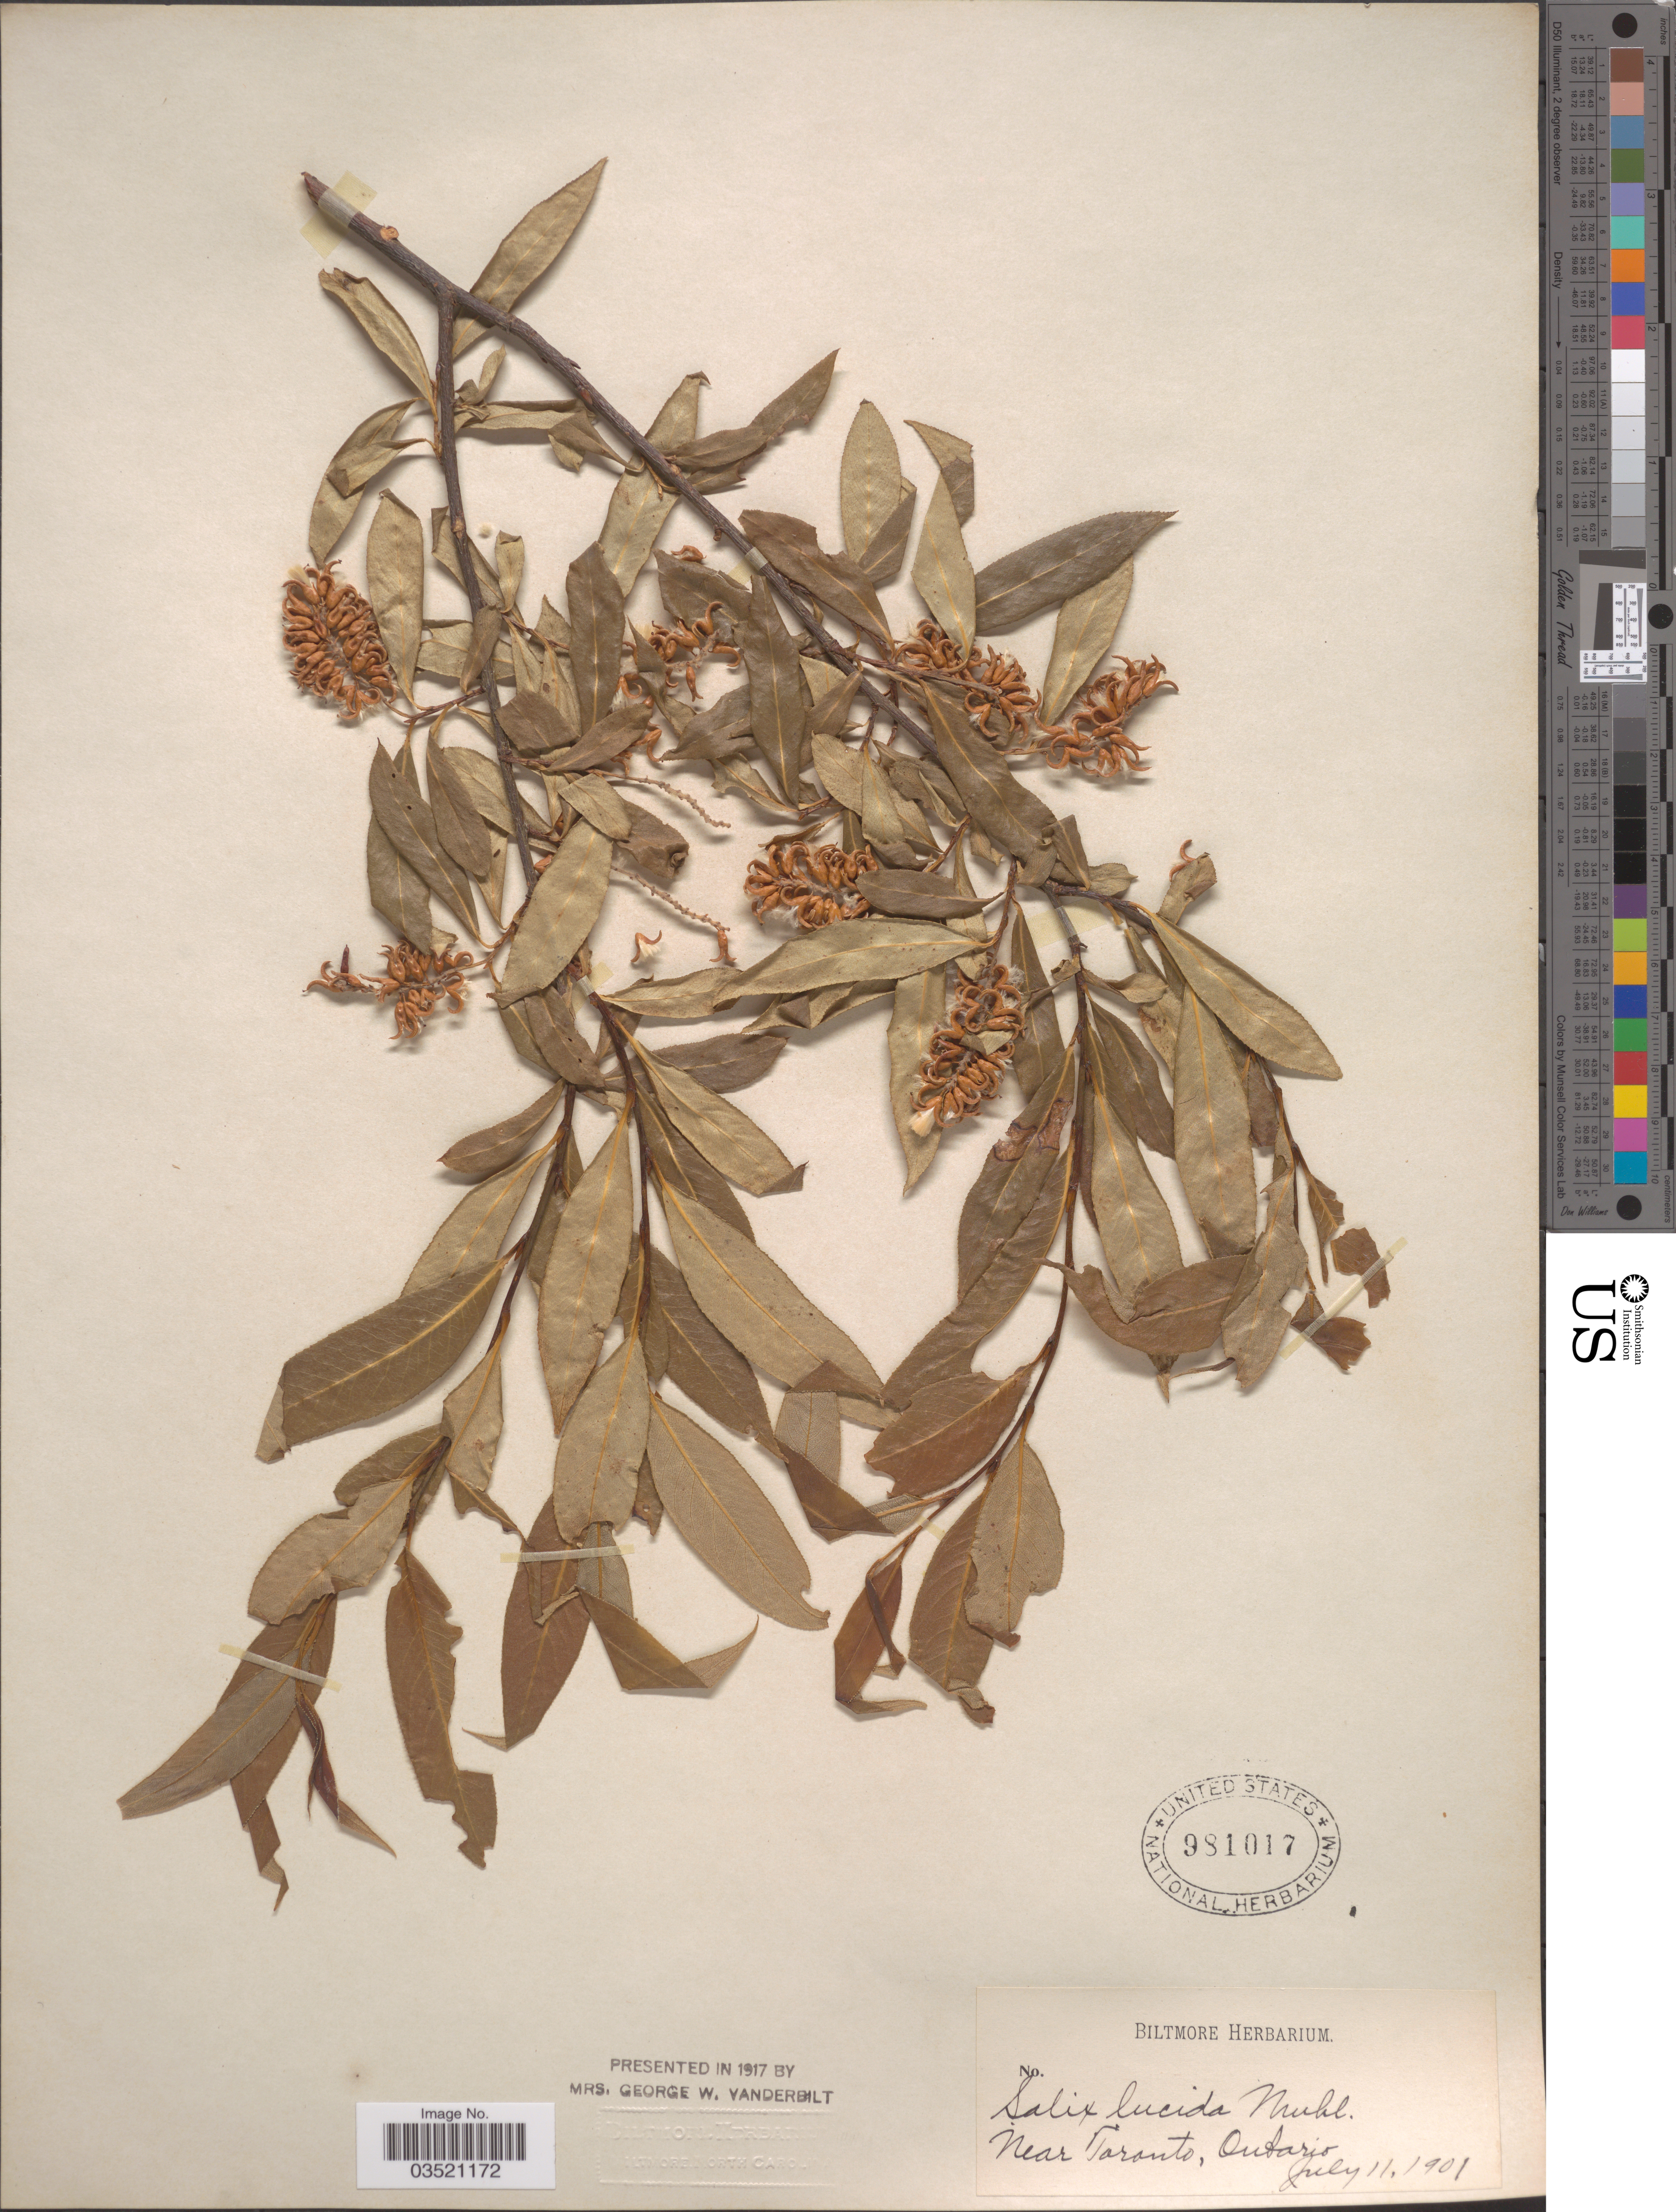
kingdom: Plantae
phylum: Tracheophyta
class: Magnoliopsida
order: Malpighiales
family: Salicaceae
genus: Salix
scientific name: Salix serissima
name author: (L.H. Bailey) Fernald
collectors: ex herb. Biltmore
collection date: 1901-07-11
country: Canada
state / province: Ontario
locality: Near Toronto.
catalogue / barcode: US 981017